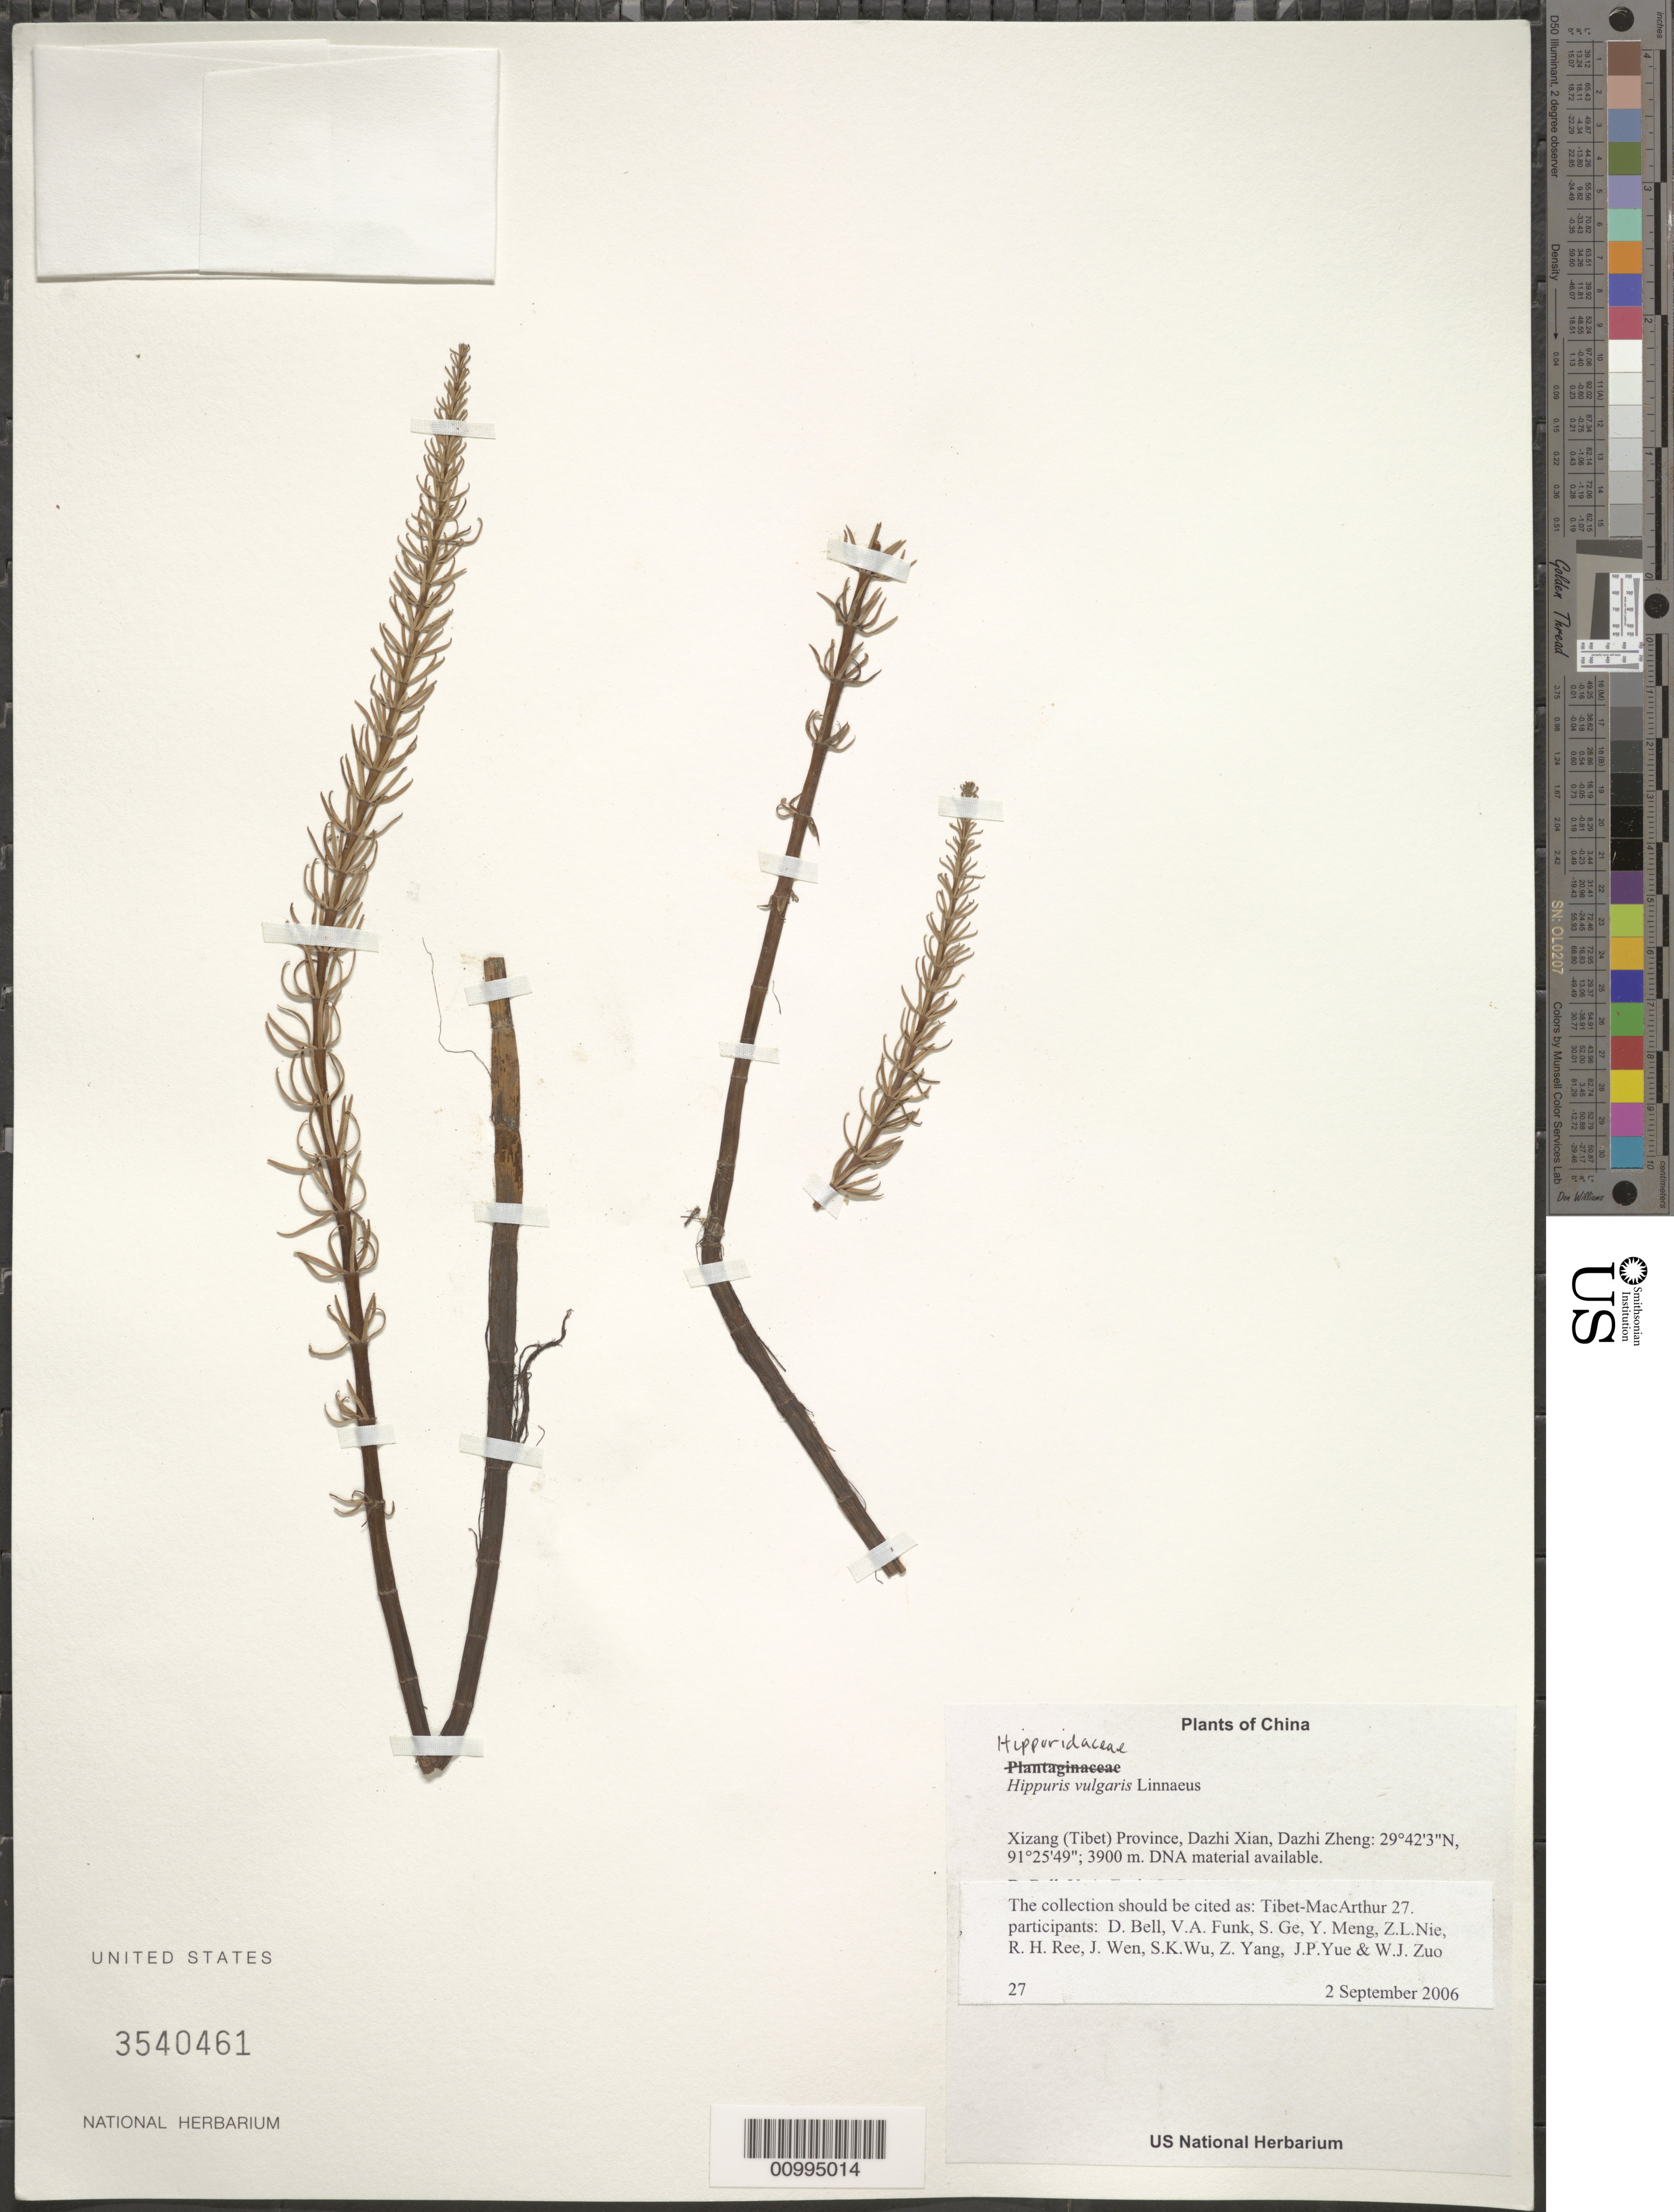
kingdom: Plantae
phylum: Tracheophyta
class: Magnoliopsida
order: Lamiales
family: Plantaginaceae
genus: Hippuris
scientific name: Hippuris vulgaris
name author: L.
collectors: Tibet-MacArthur, D. A. Bell, V. Funk, S. Ge, Y. Meng, Z. Nie, R. Ree, J. Wen, S. K. Wu, Z. Yang, J. Yue & W. Zuo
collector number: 27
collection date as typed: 02 Sep 2006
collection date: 2006-09-02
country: China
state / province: Xizang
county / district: Dazhi Xian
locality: Dazhi Zheng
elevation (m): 3900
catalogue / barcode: US 3540461